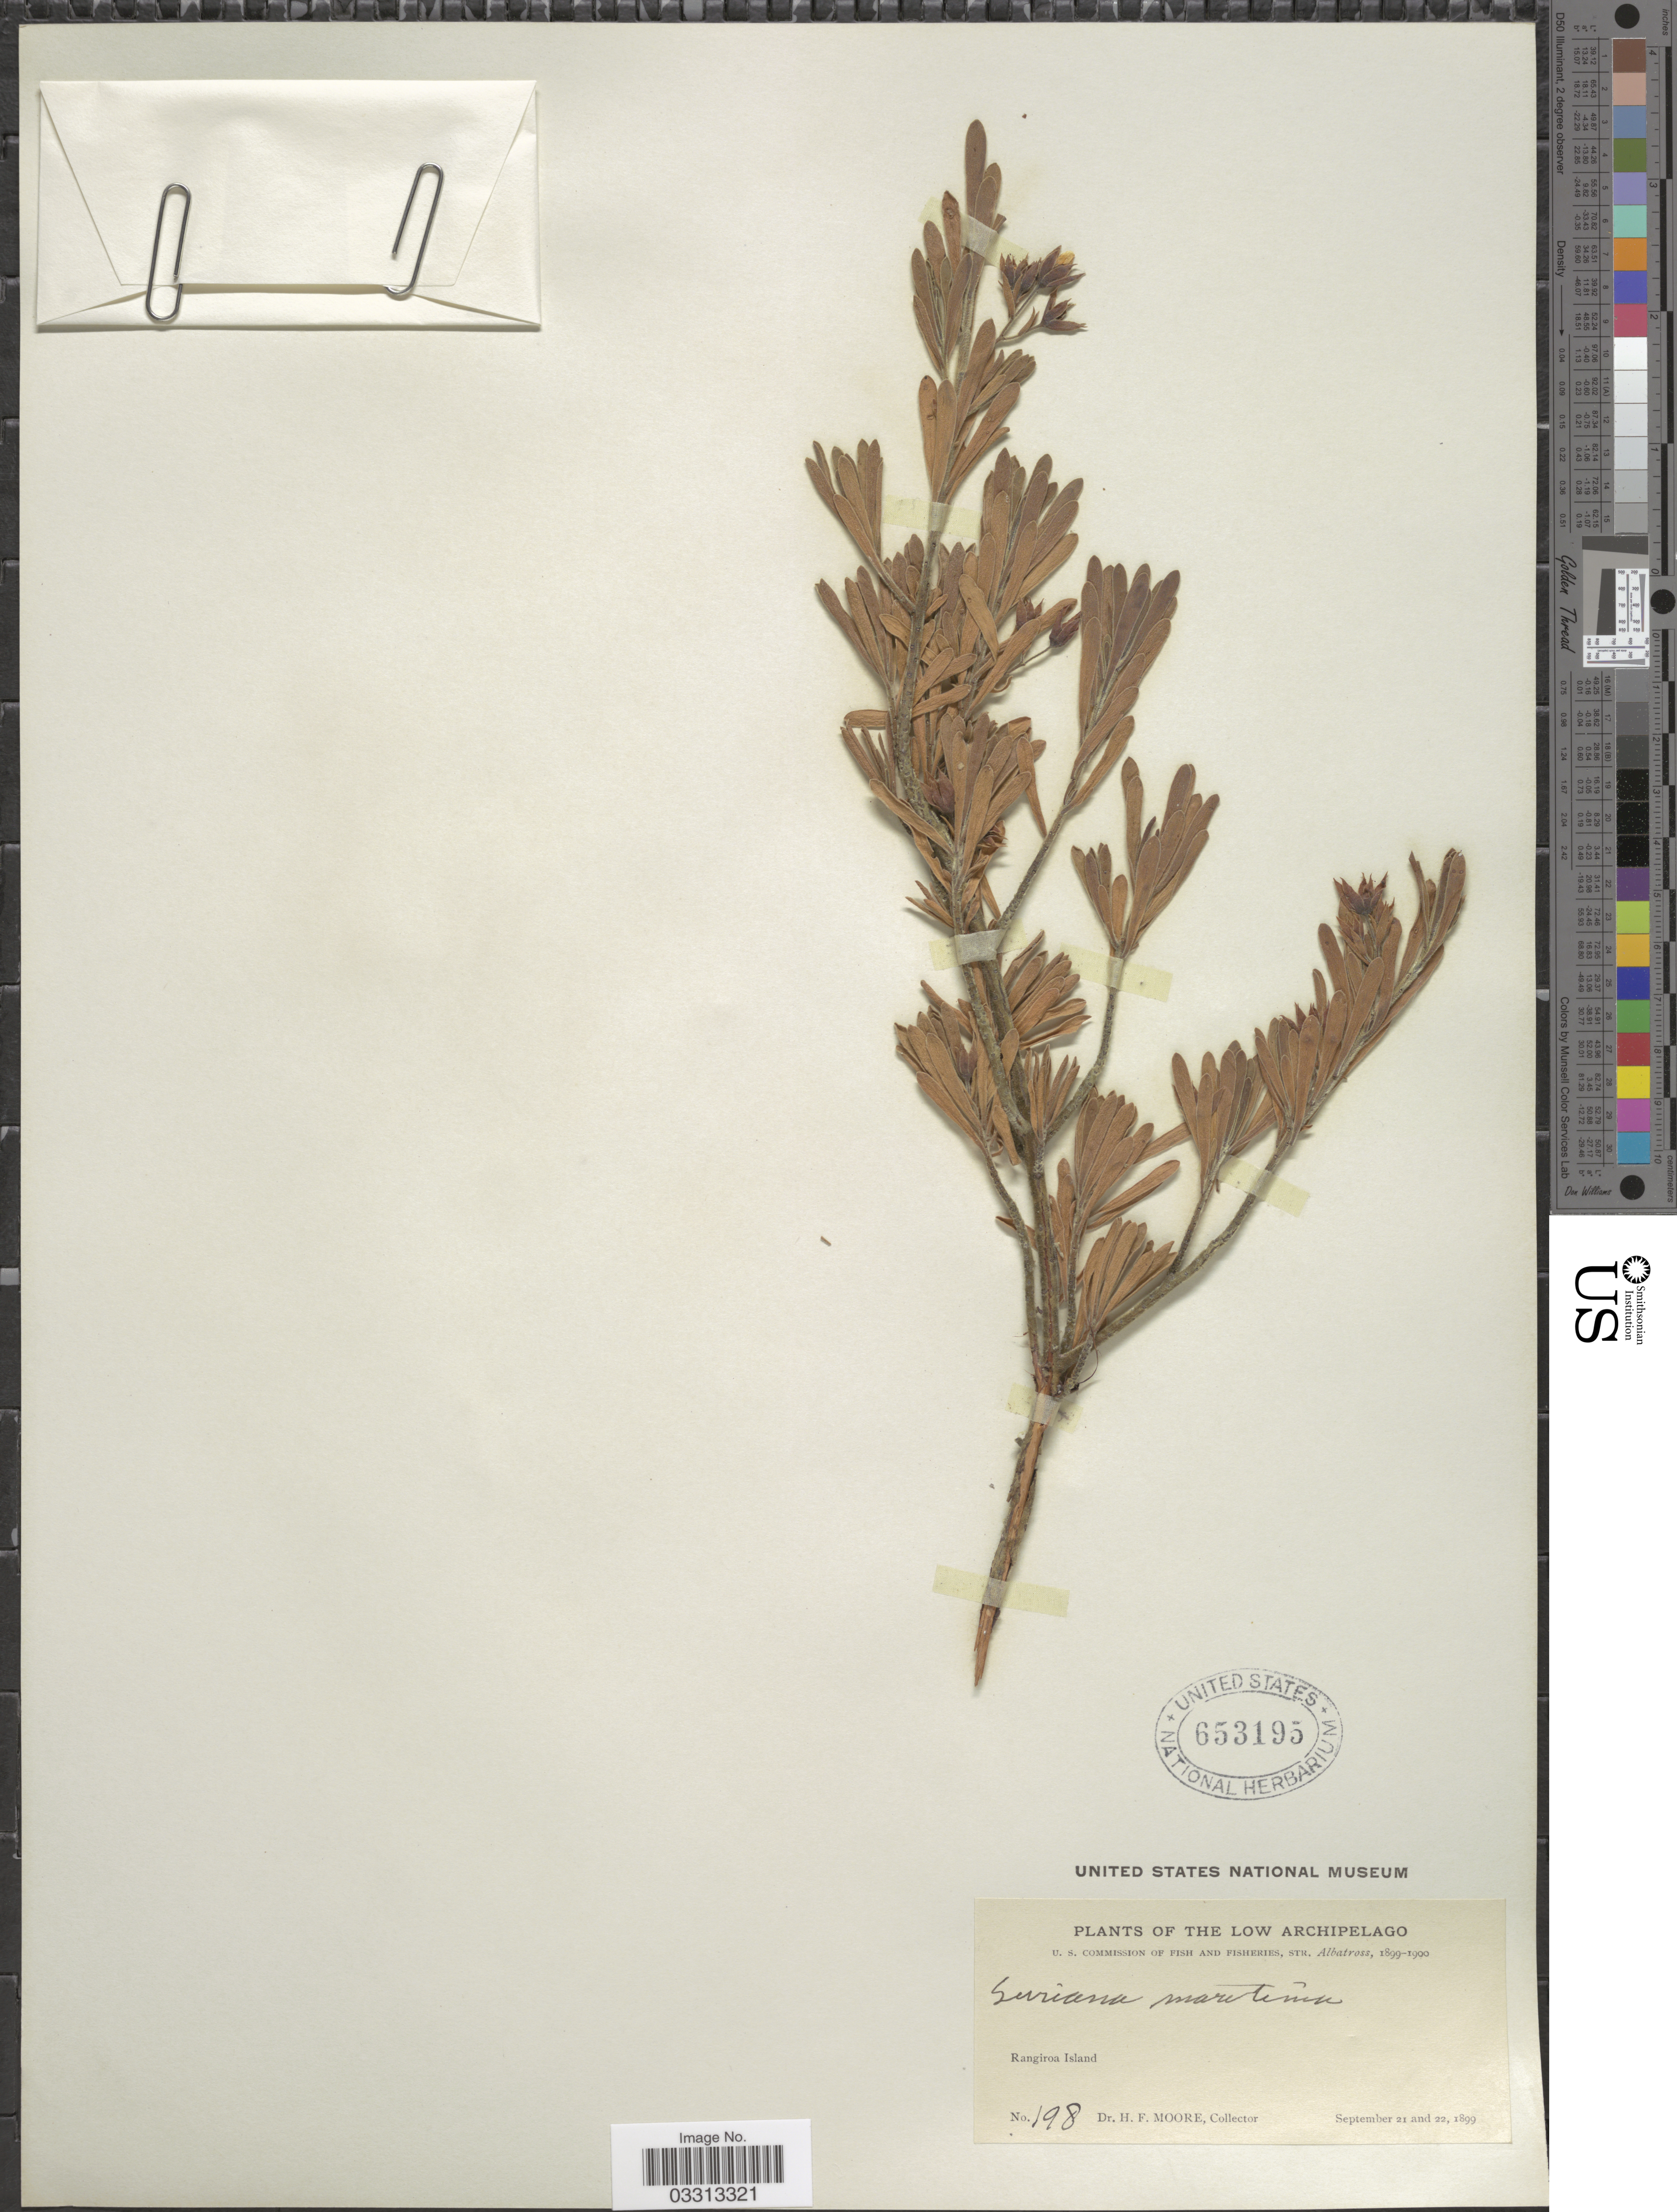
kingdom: Plantae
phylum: Tracheophyta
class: Magnoliopsida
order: Fabales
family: Surianaceae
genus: Suriana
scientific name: Suriana maritima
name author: L.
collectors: H. F. Moore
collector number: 198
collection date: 1899-09-21/1899-09-22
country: French Polynesia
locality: The Low Archipelago. Rangiroa Island.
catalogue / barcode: US 653195